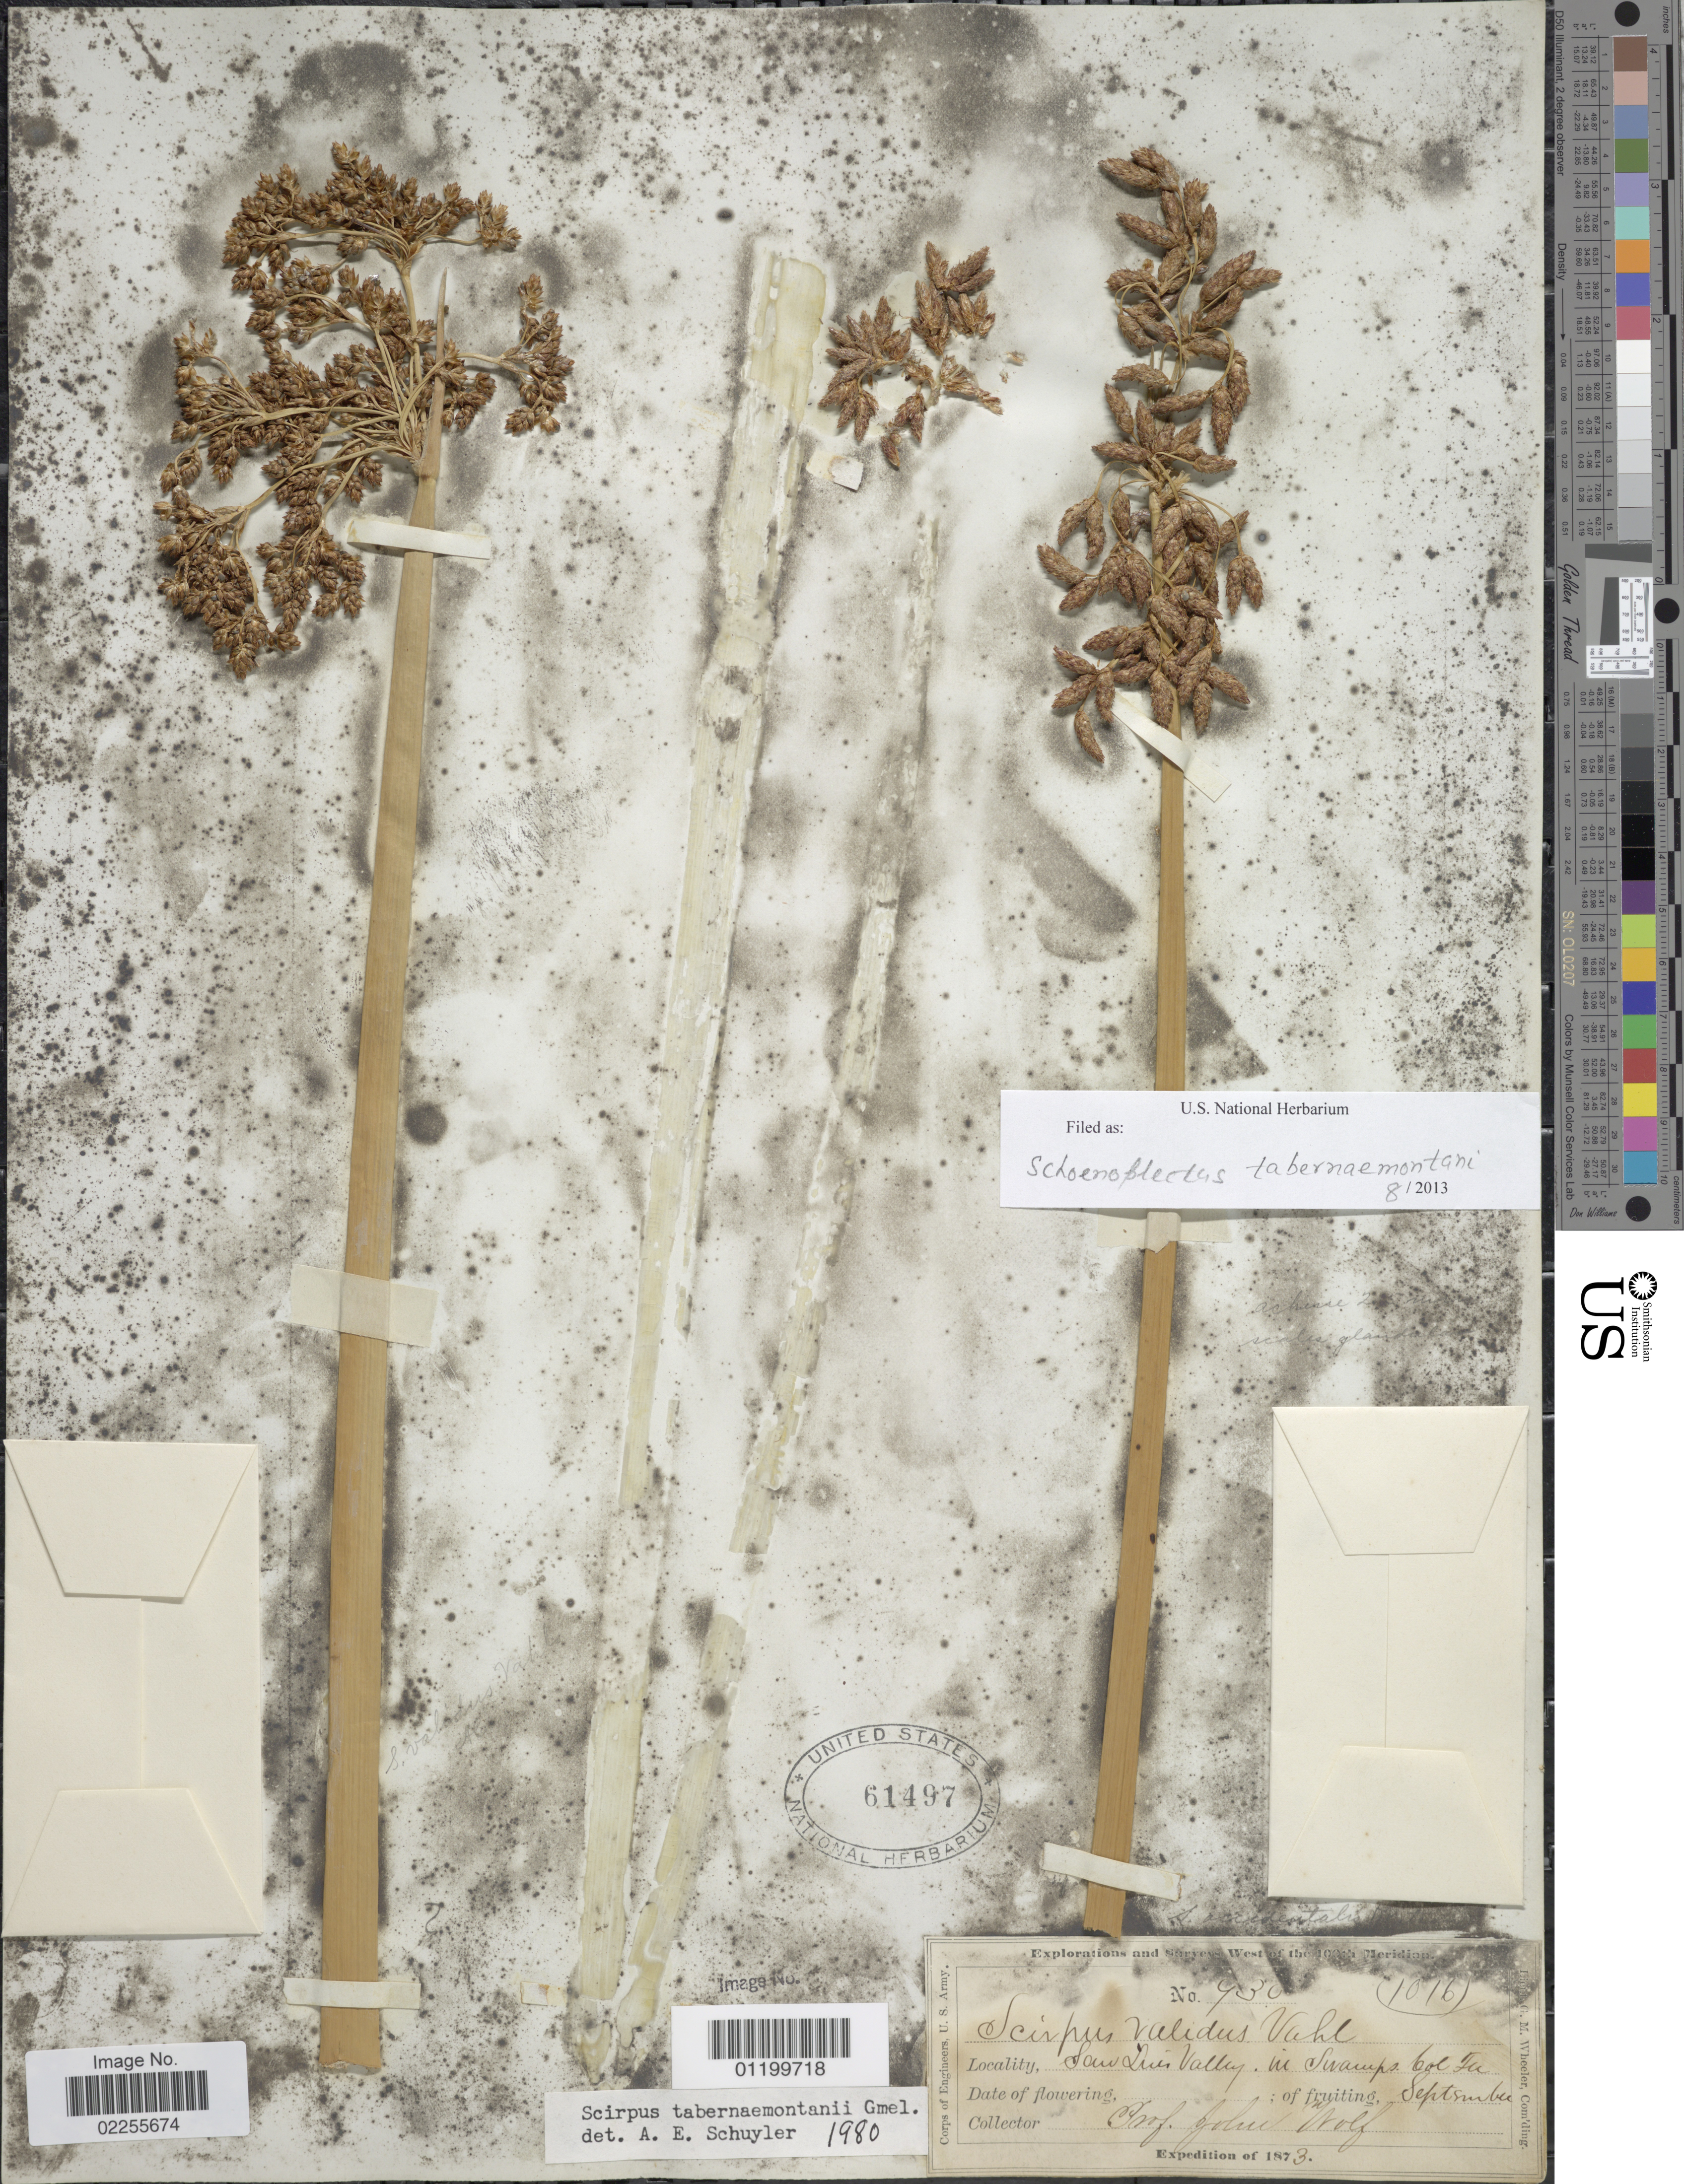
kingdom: Plantae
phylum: Tracheophyta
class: Liliopsida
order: Poales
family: Cyperaceae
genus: Schoenoplectus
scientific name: Schoenoplectus tabernaemontani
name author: (C.C. Gmel.) Palla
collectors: J. Wolf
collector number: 930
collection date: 1873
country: United States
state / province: Colorado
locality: San Luis Valley, Col Ter.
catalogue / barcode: US 61497